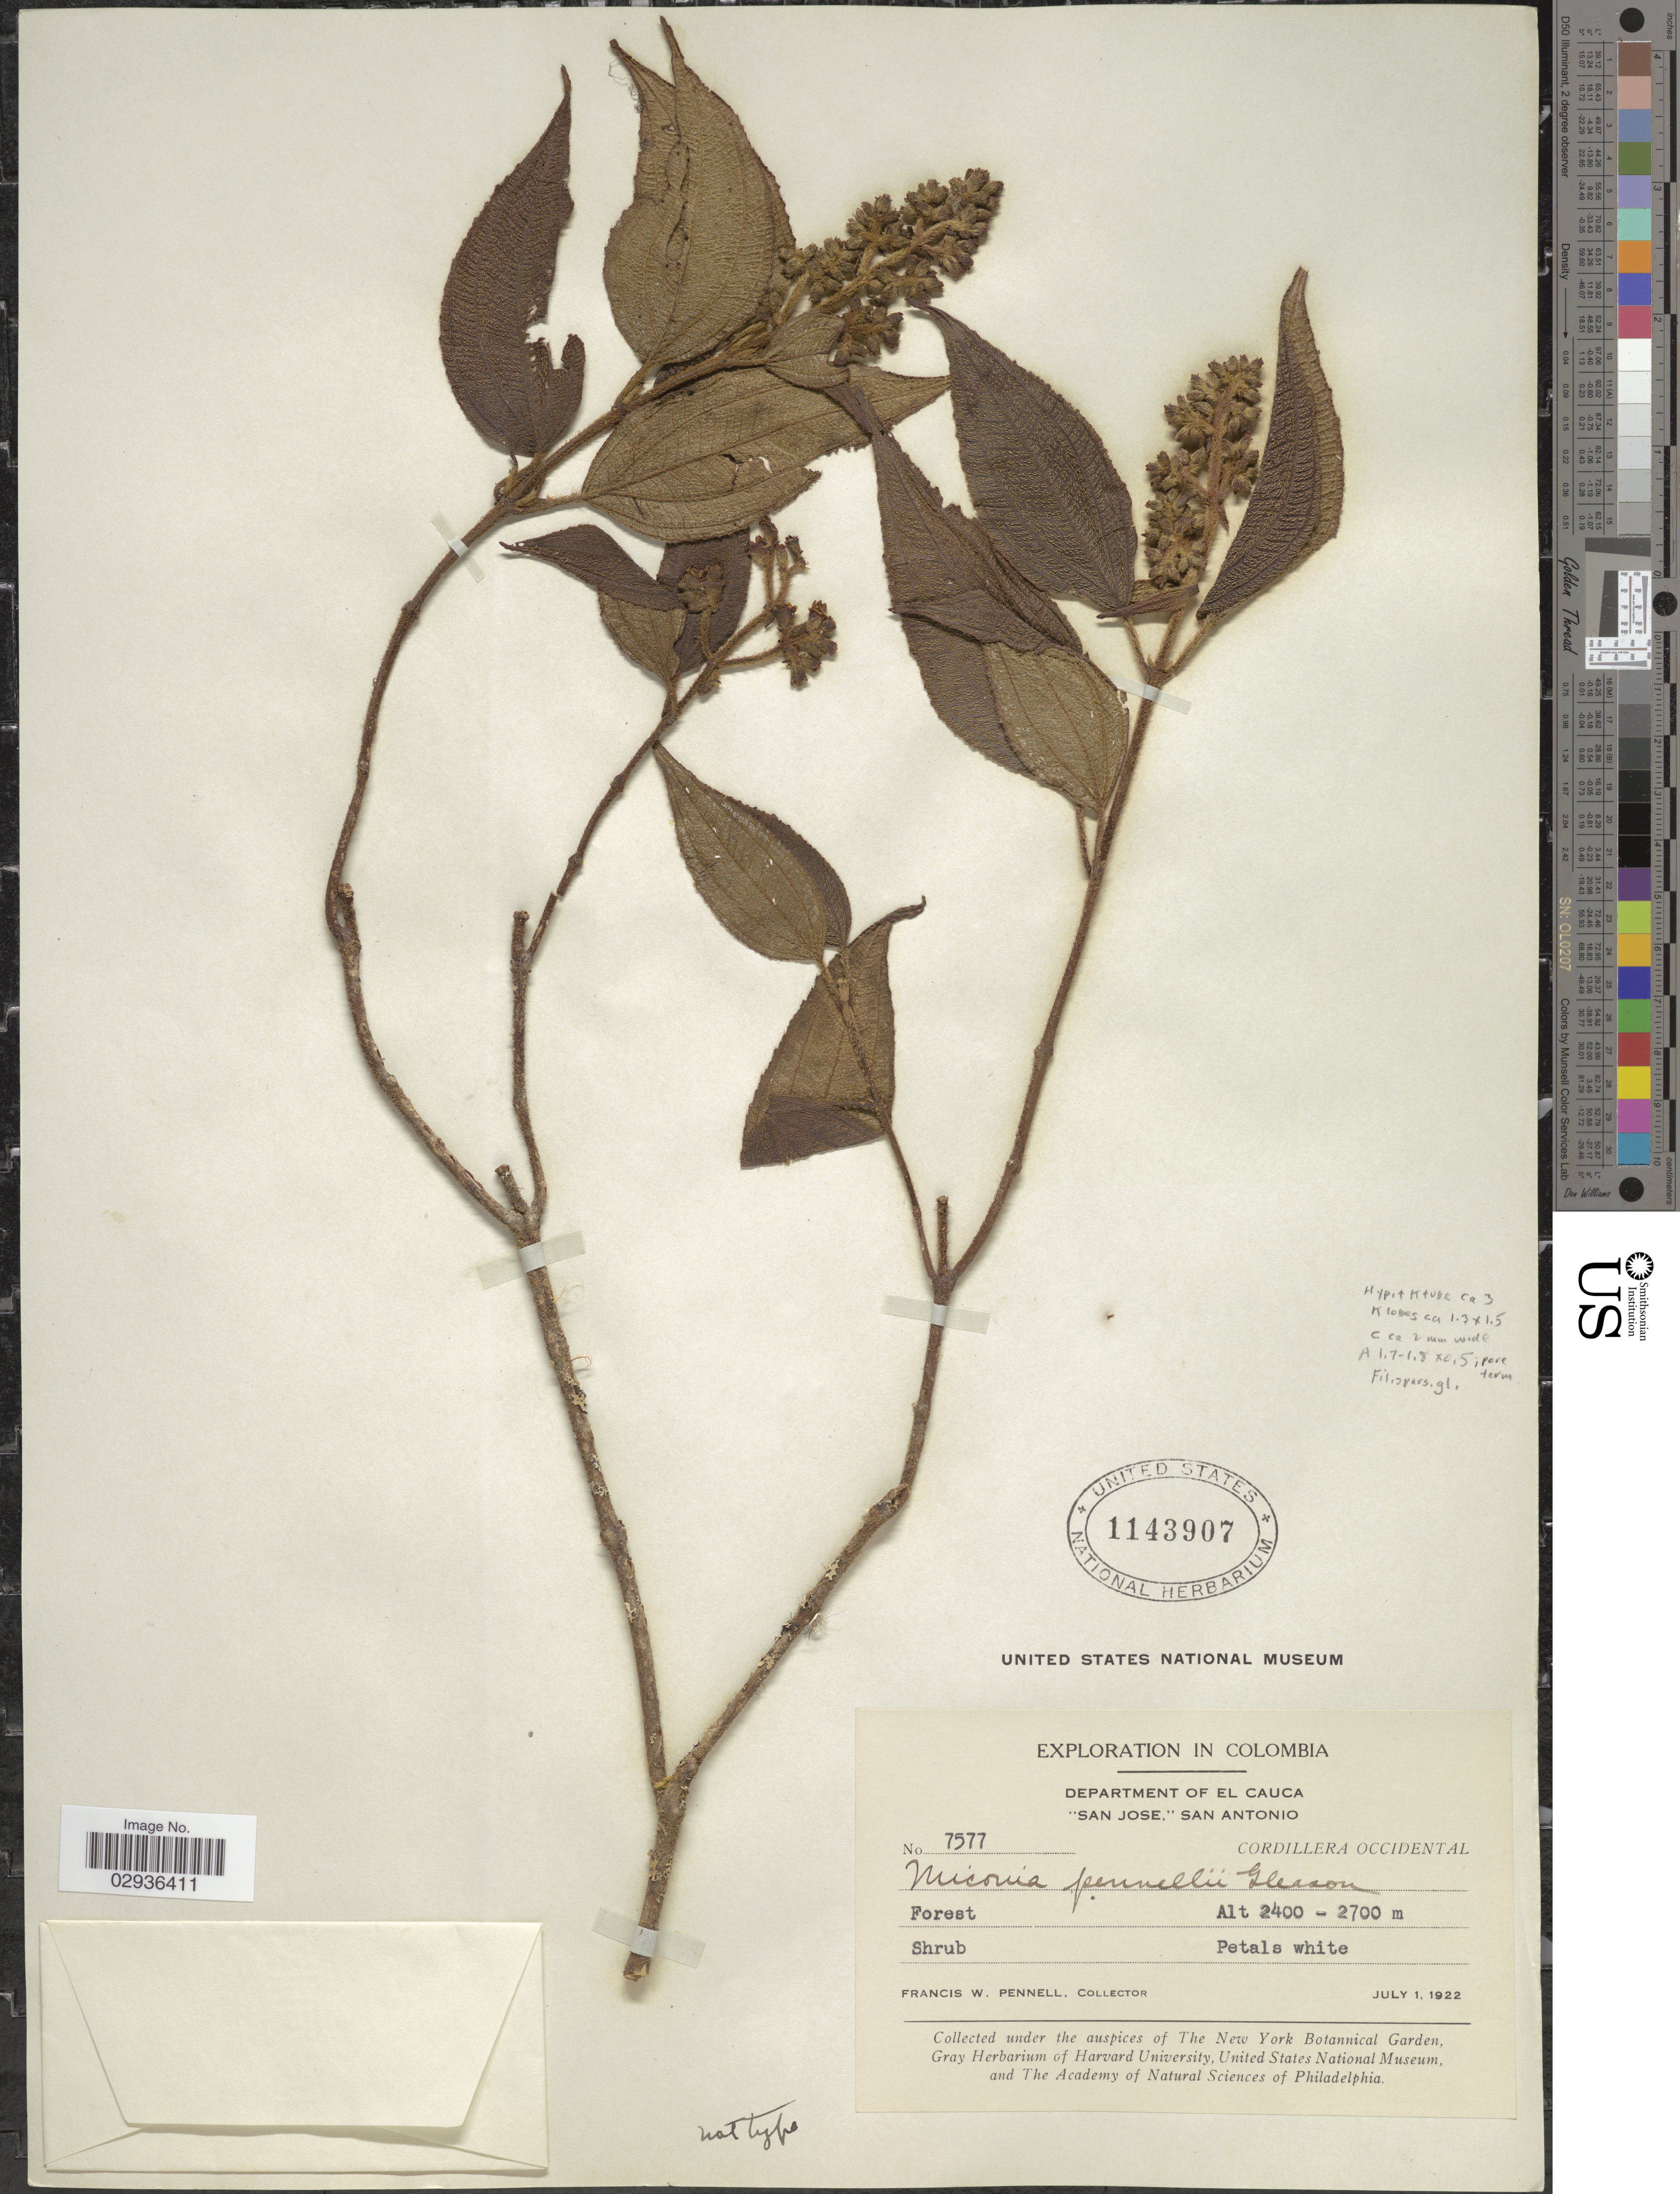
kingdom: Plantae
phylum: Tracheophyta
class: Magnoliopsida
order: Myrtales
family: Melastomataceae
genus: Miconia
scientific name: Miconia asperrima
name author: Triana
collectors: F. W. Pennell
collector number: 7577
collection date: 1922-07-01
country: Colombia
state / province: Cauca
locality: Departmento of El Cauca, "San Jose, " San Antonio, Cordillera Occidental.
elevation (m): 2400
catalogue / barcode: US 1143907